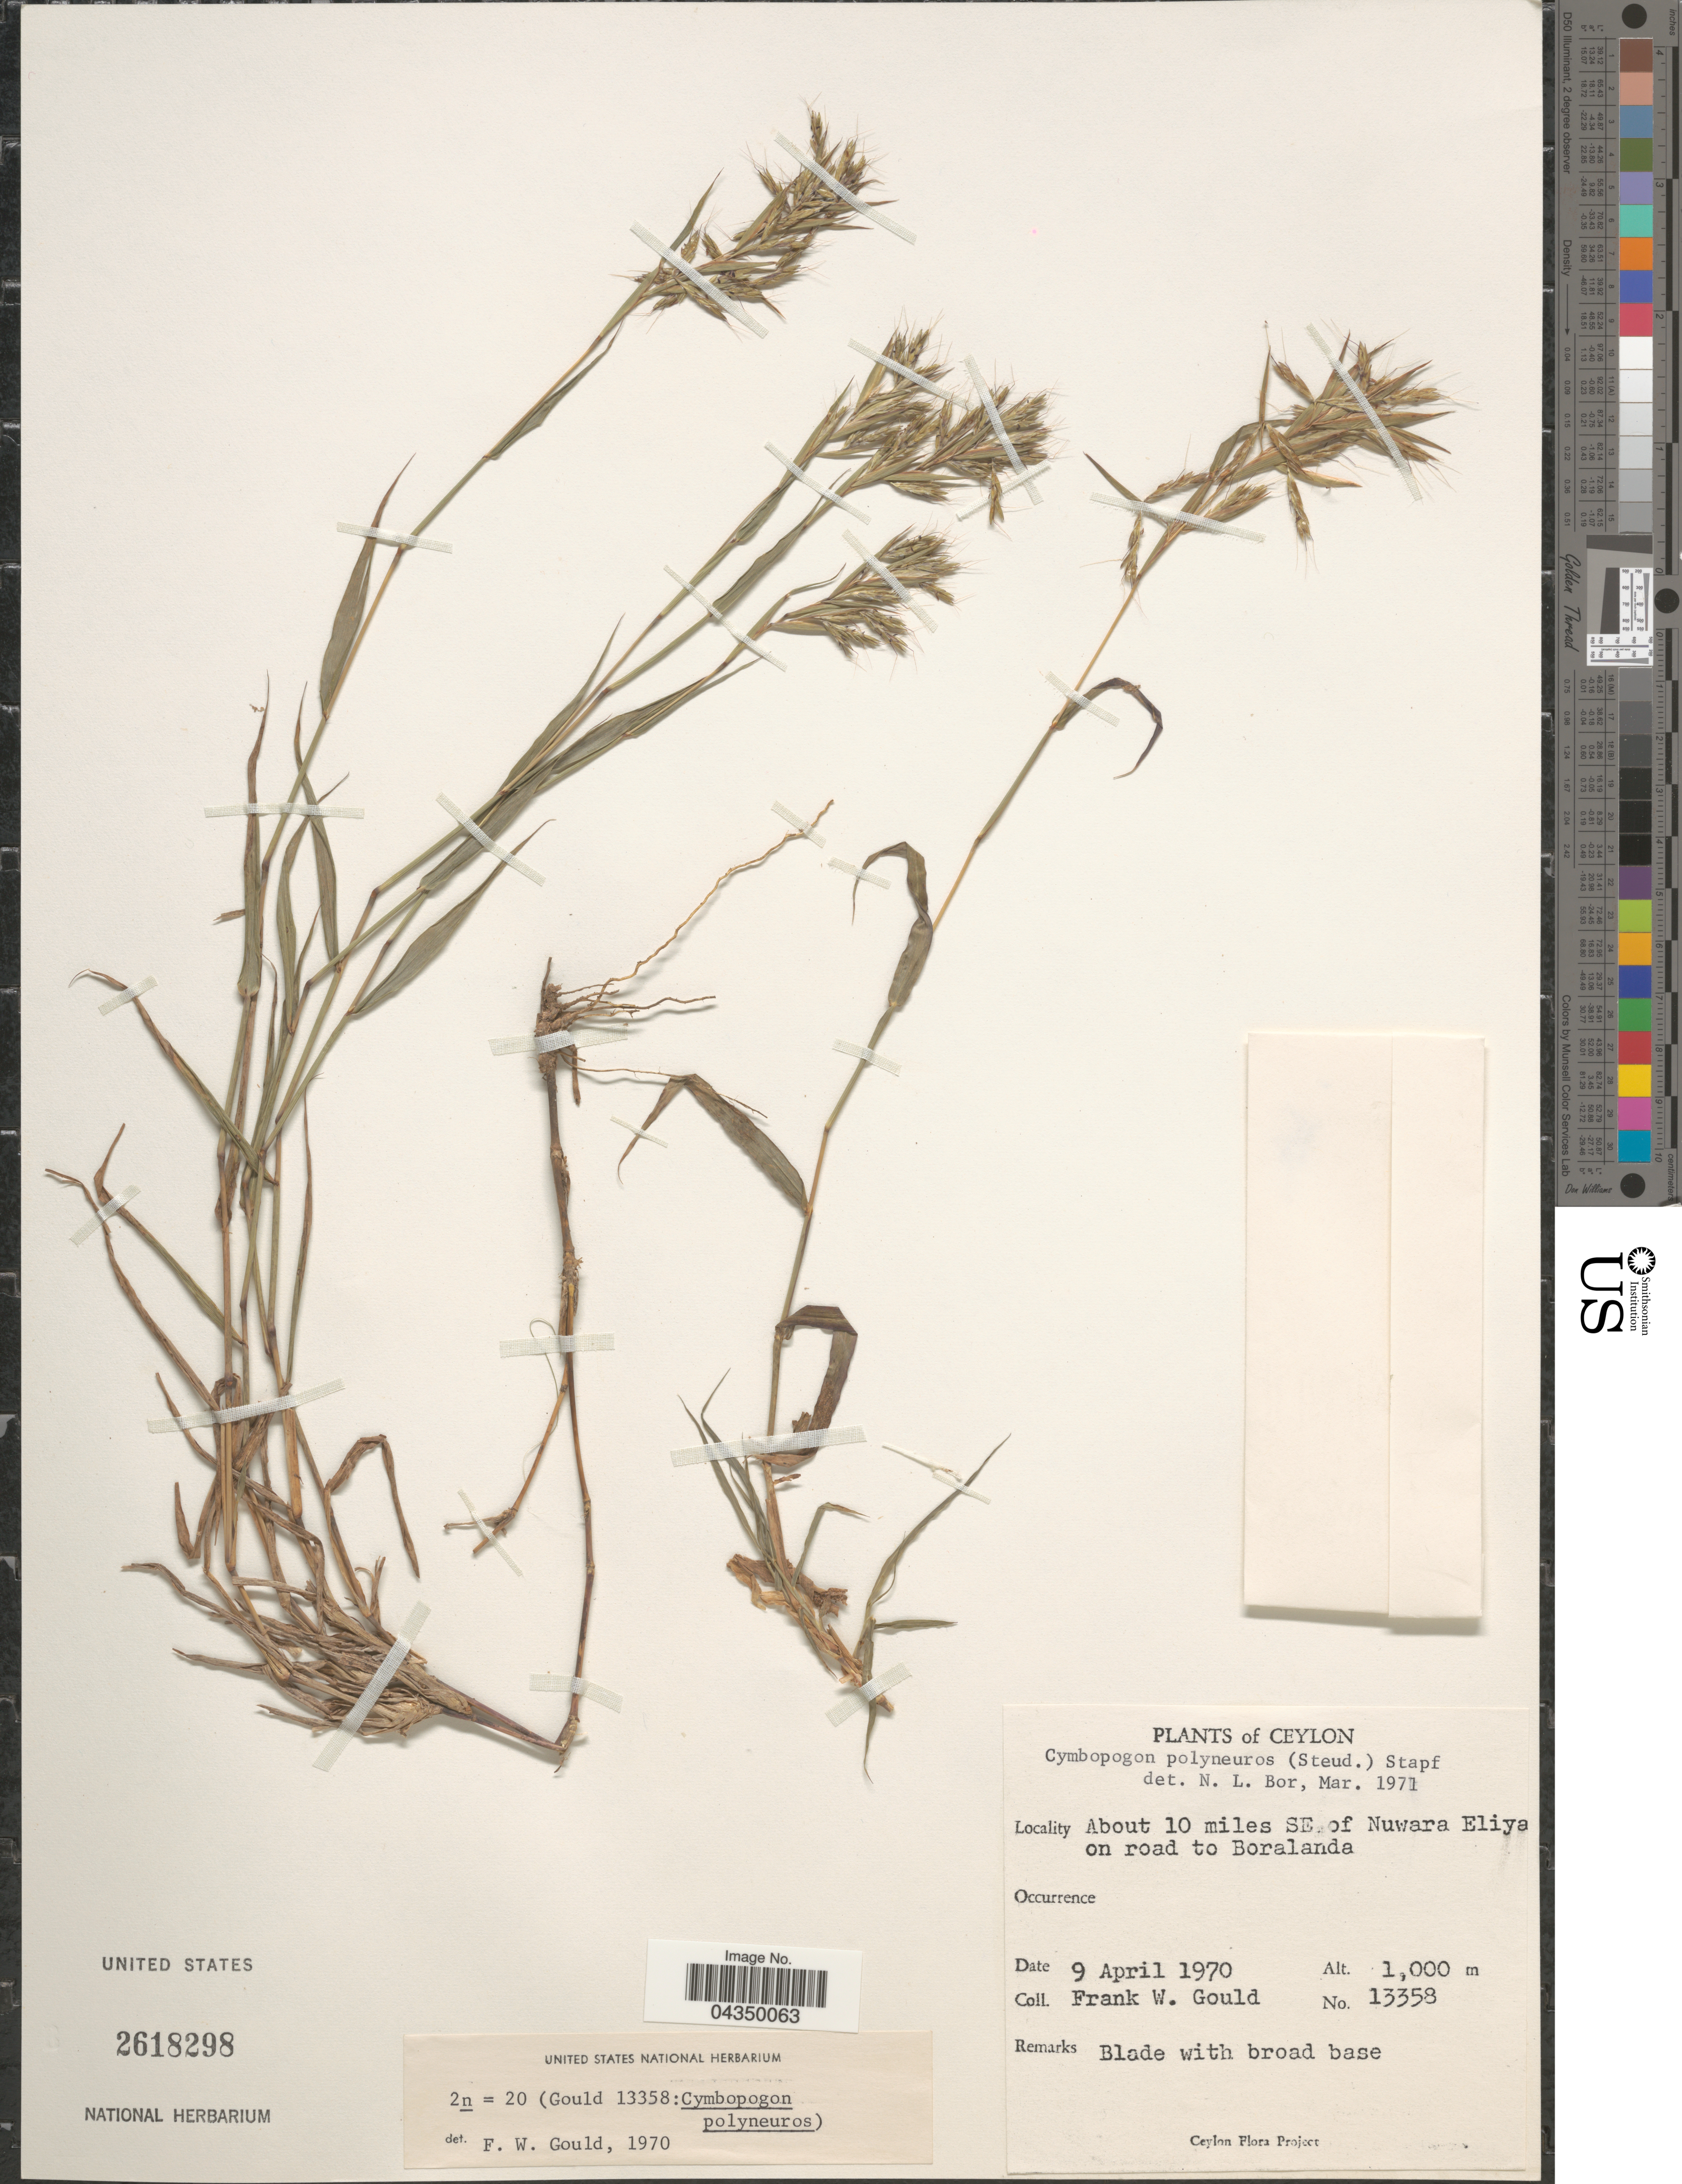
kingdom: Plantae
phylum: Tracheophyta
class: Liliopsida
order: Poales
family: Poaceae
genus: Cymbopogon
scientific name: Cymbopogon polyneuros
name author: Stapf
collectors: F. W. Gould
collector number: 13358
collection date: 1970-04-09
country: Sri Lanka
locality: Ceylon. About 10 miles SE of Nuwara Eliya on road to Boralanda.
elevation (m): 1000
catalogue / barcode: US 2618298